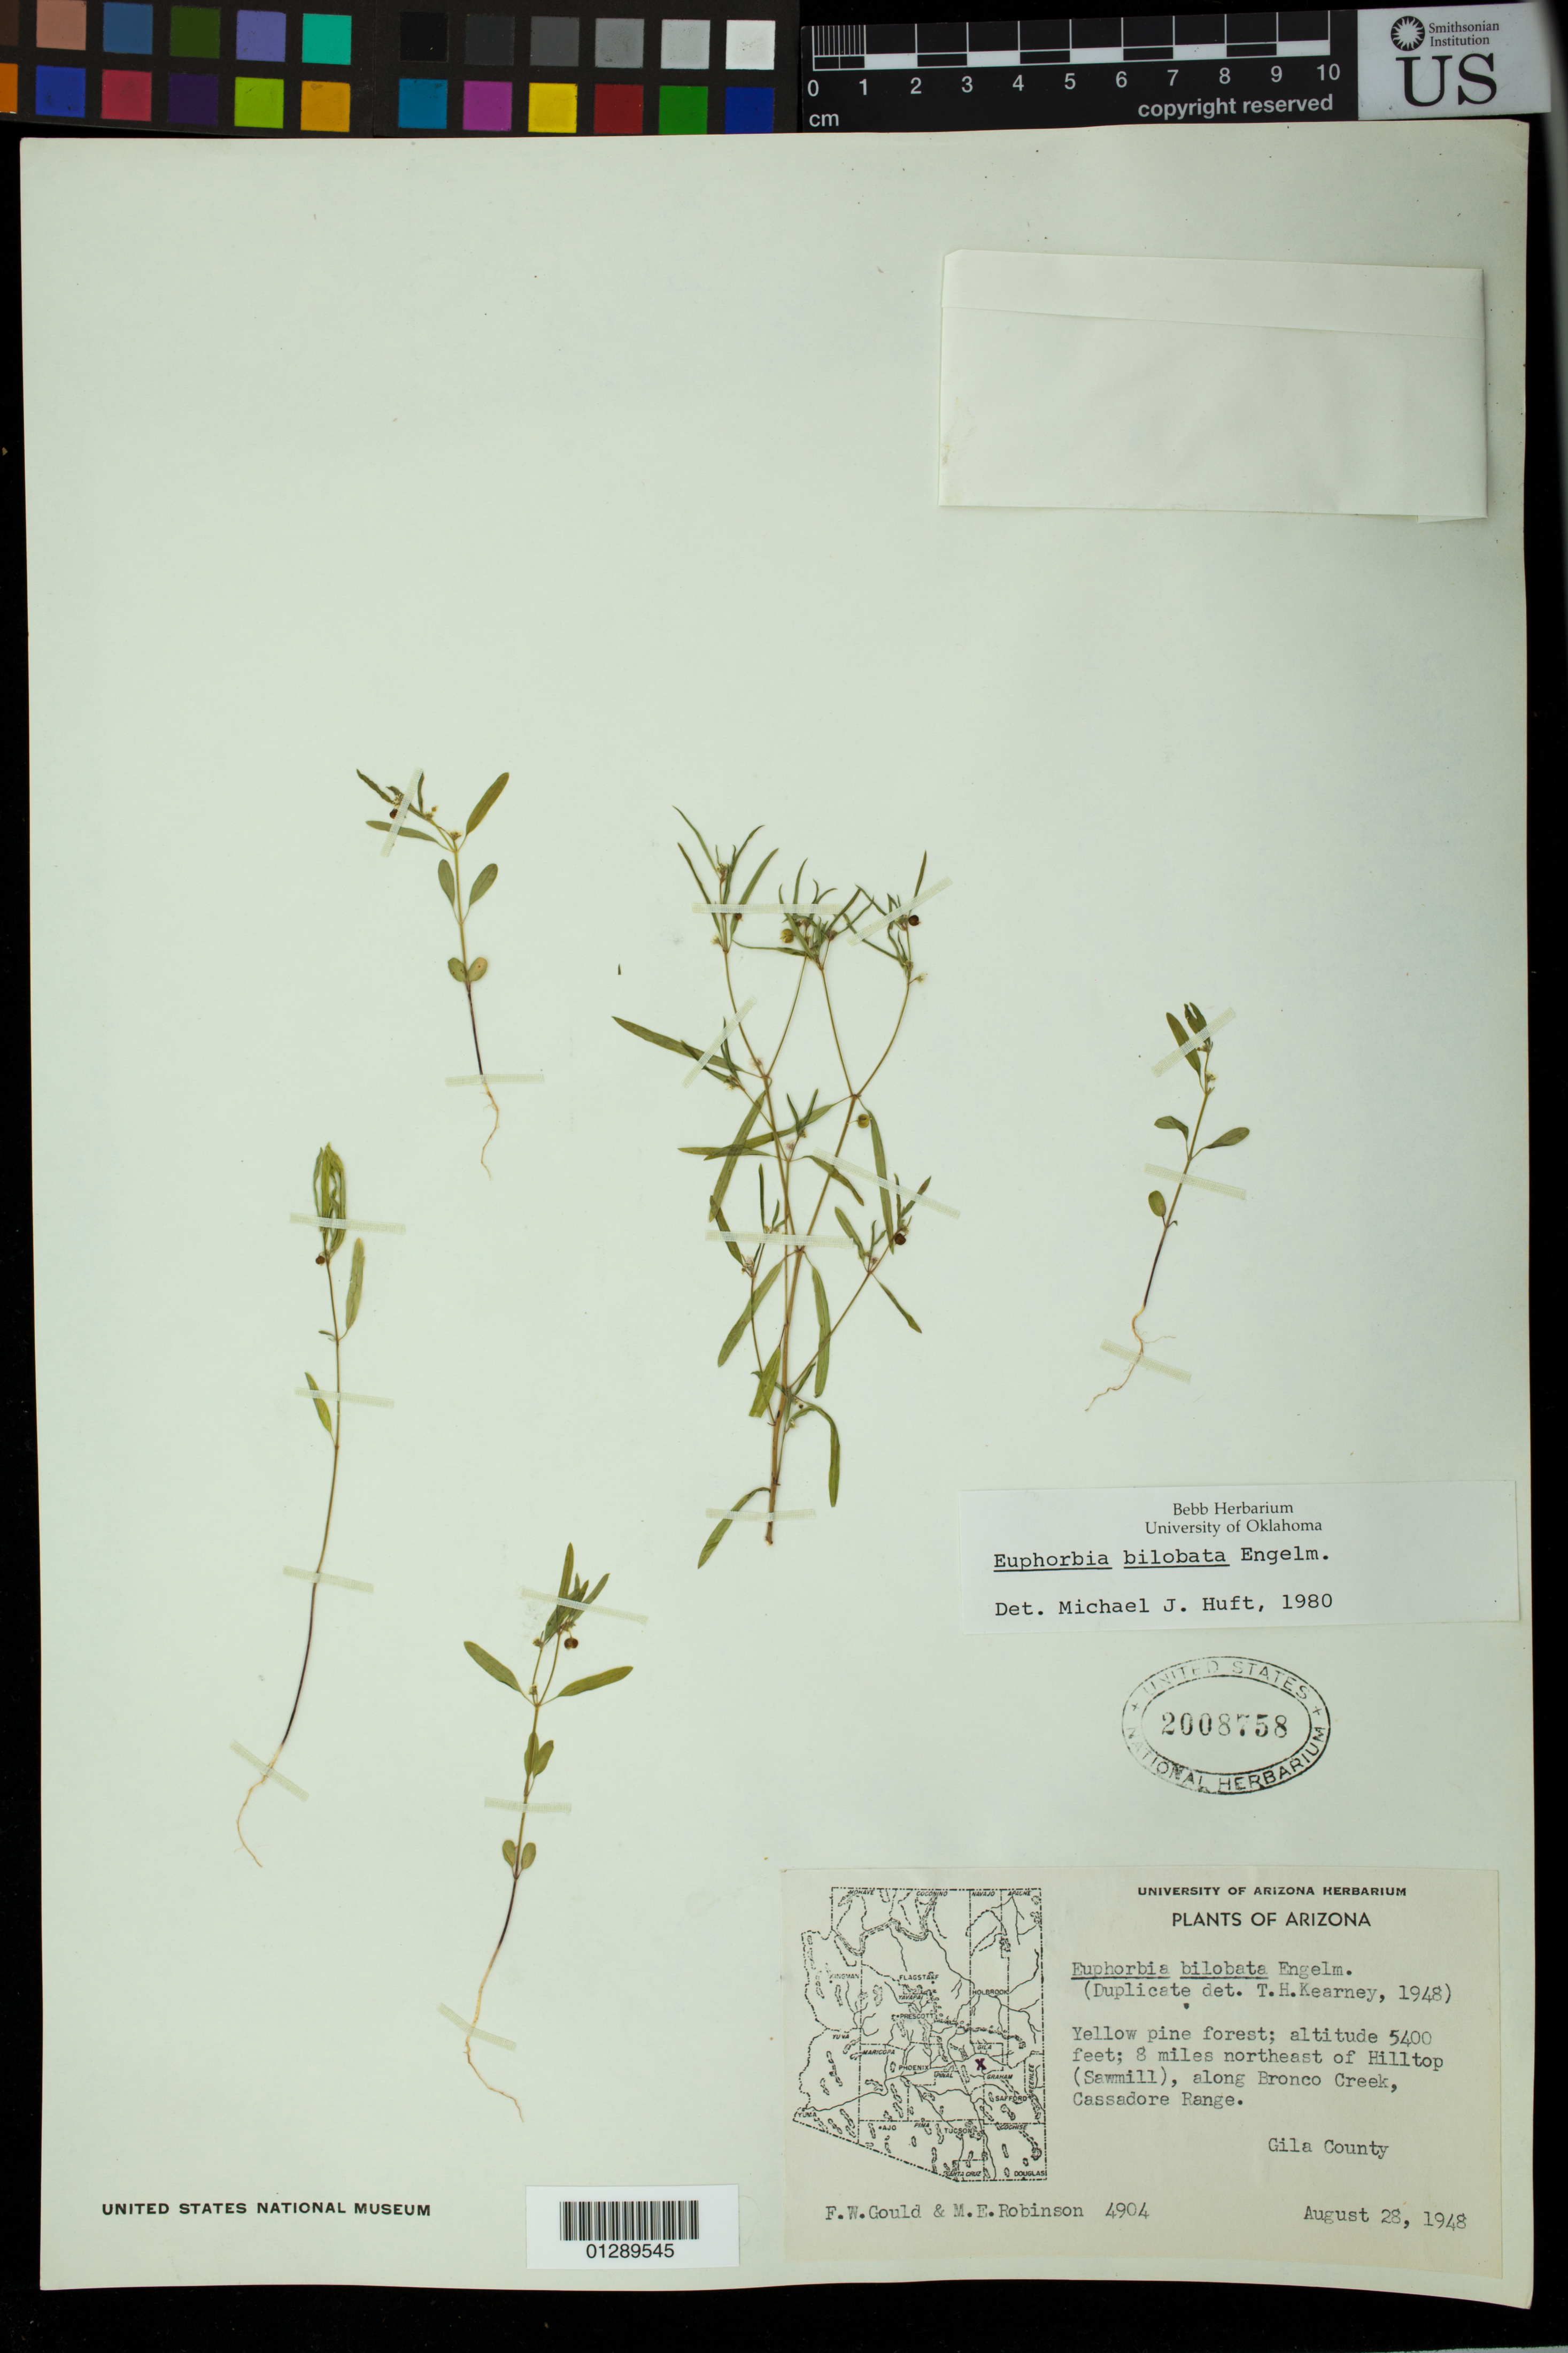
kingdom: Plantae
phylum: Tracheophyta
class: Magnoliopsida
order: Malpighiales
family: Euphorbiaceae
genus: Euphorbia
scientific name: Euphorbia bilobata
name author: Engelm. in Emory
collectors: F. W. Gould & M. E. Robinson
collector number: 4904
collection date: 1948-08-28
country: United States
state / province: Arizona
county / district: Gila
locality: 8 miles northeast of Hilltop (Sawmill), along Bronco Creek, Cassadore Range.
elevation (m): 1646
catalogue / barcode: US 2008758